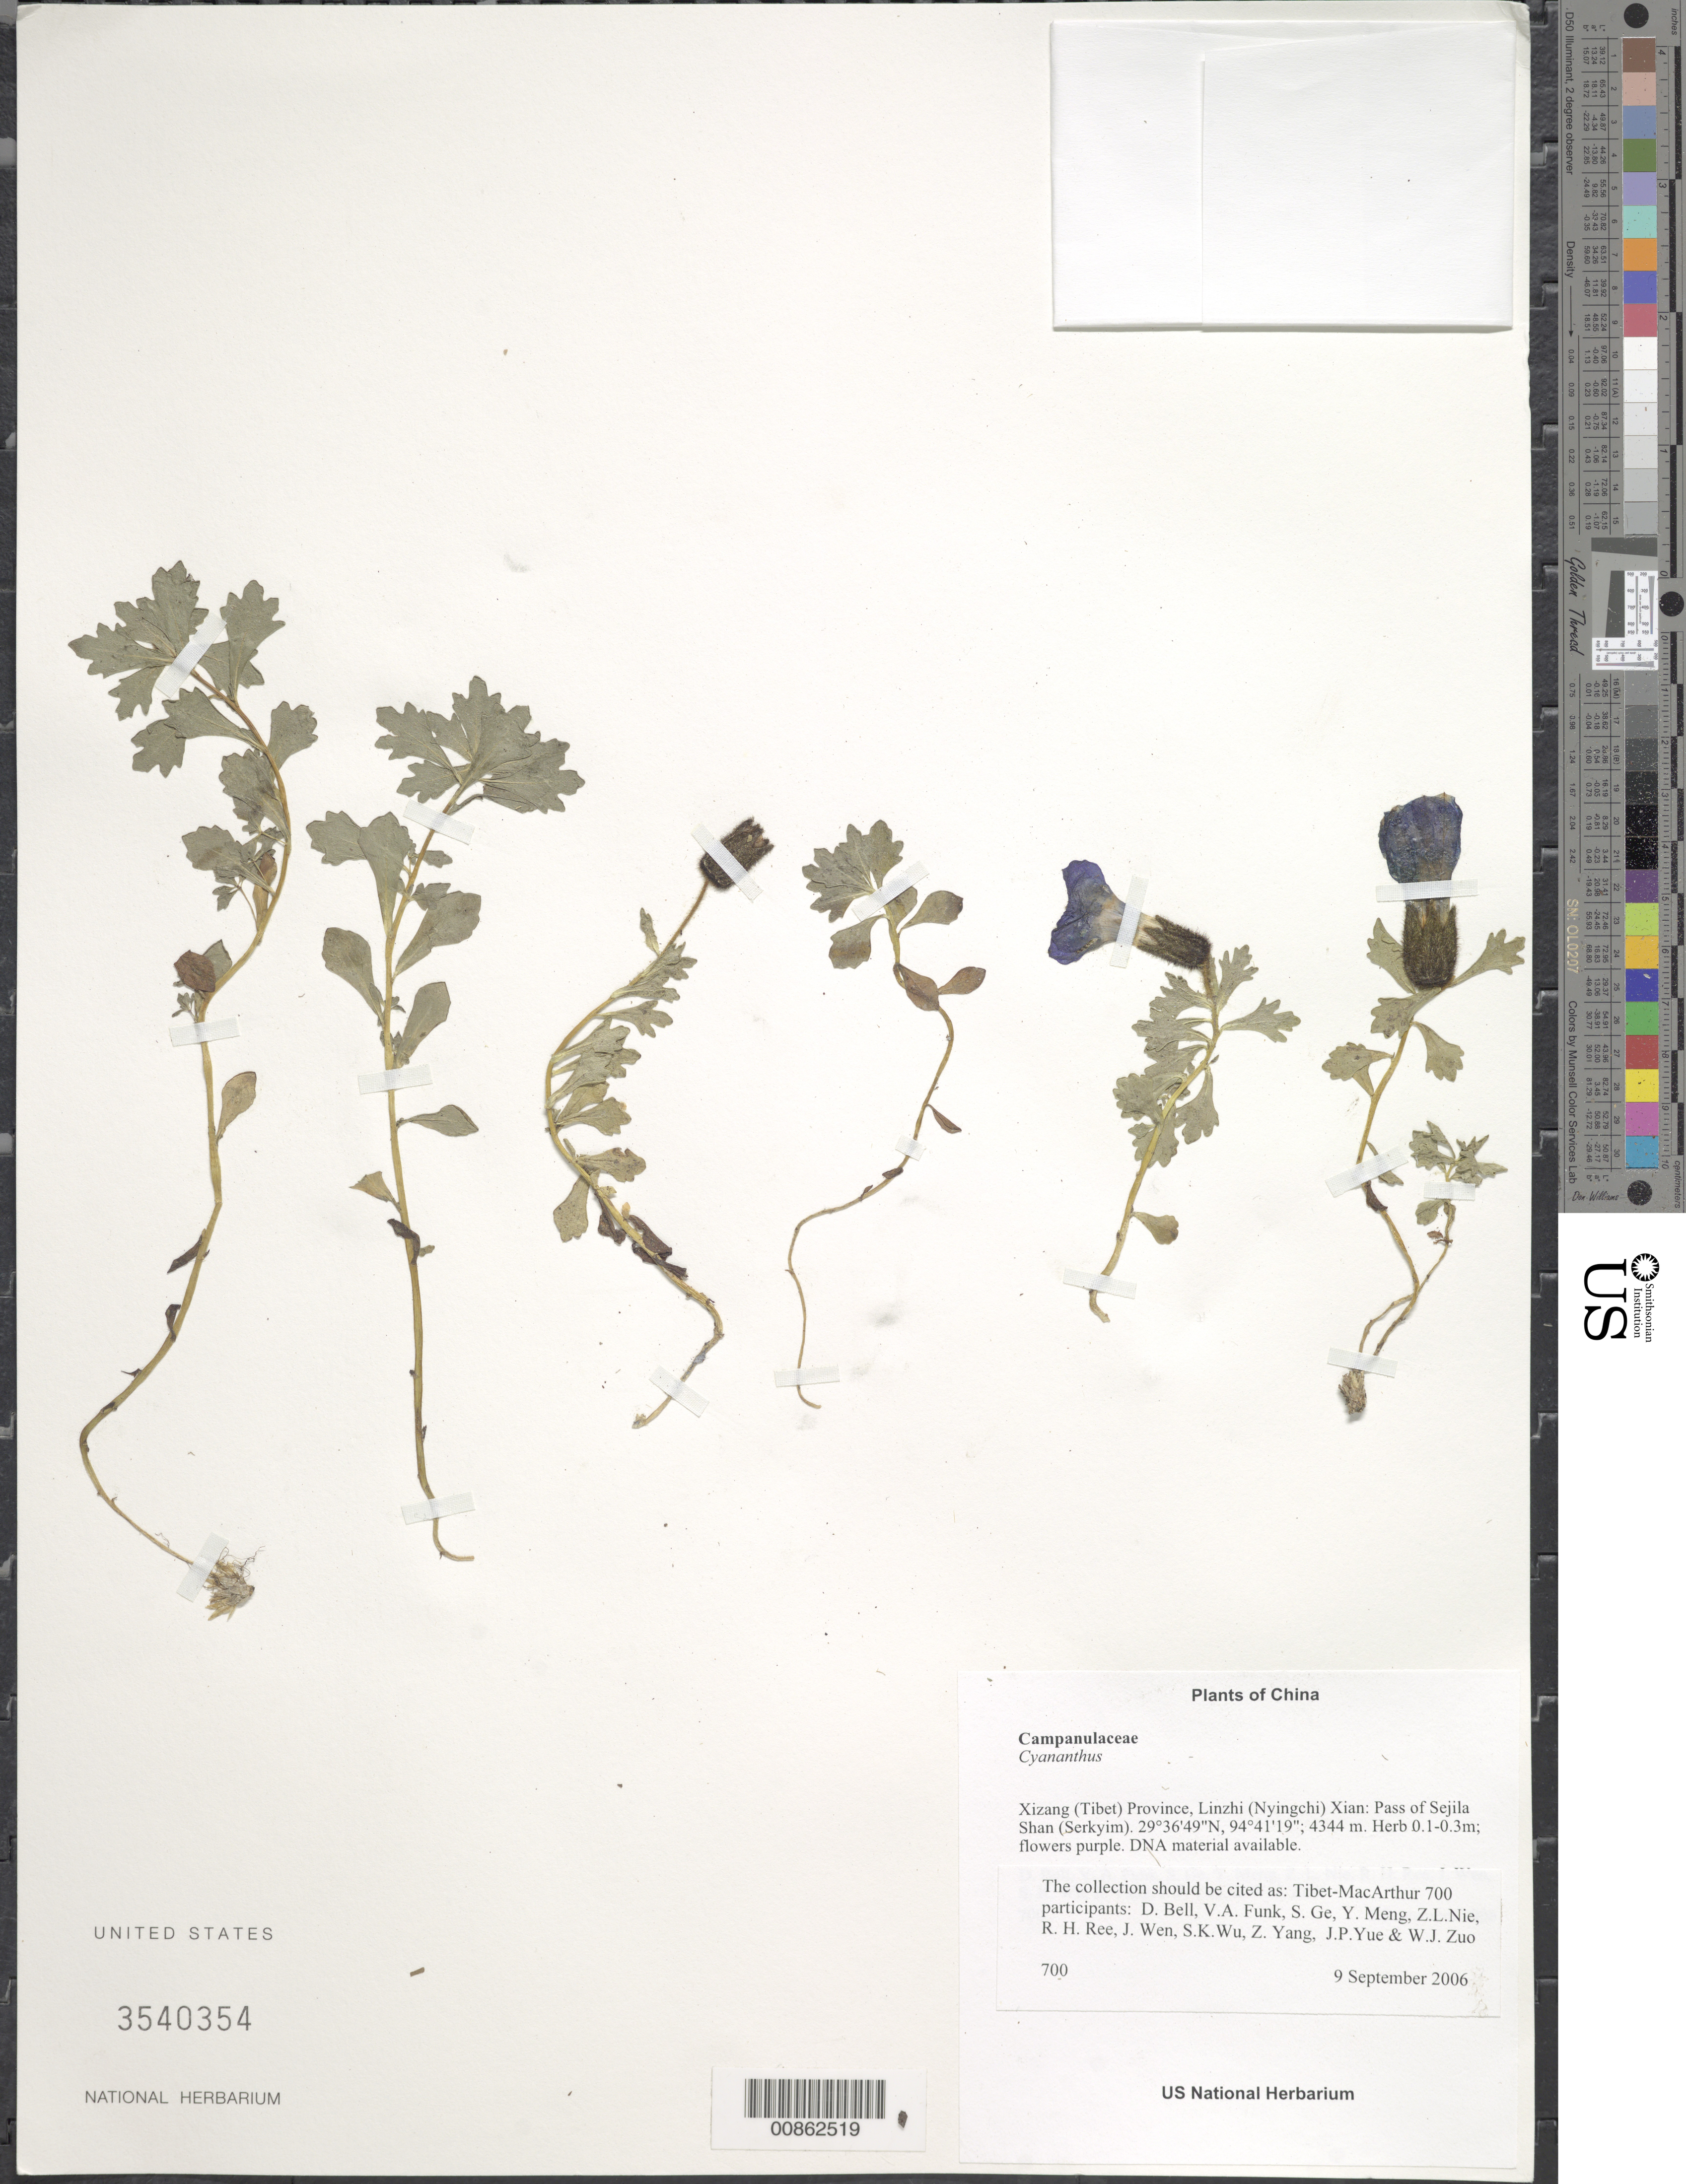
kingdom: Plantae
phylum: Tracheophyta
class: Magnoliopsida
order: Asterales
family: Campanulaceae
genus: Cyananthus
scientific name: Cyananthus sp.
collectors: Tibet-MacArthur, D. A. Bell, V. Funk, S. Ge, Y. Meng, Z. Nie, R. Ree, J. Wen, S. K. Wu, Z. Yang, J. Yue & W. Zuo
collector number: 700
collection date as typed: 09 Sep 2006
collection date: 2006-09-09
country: China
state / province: Xizang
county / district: Linzhi (Nyingchi) Xian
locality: W slope of Sejila Shan (Serkyim).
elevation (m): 4344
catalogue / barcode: US 3540354